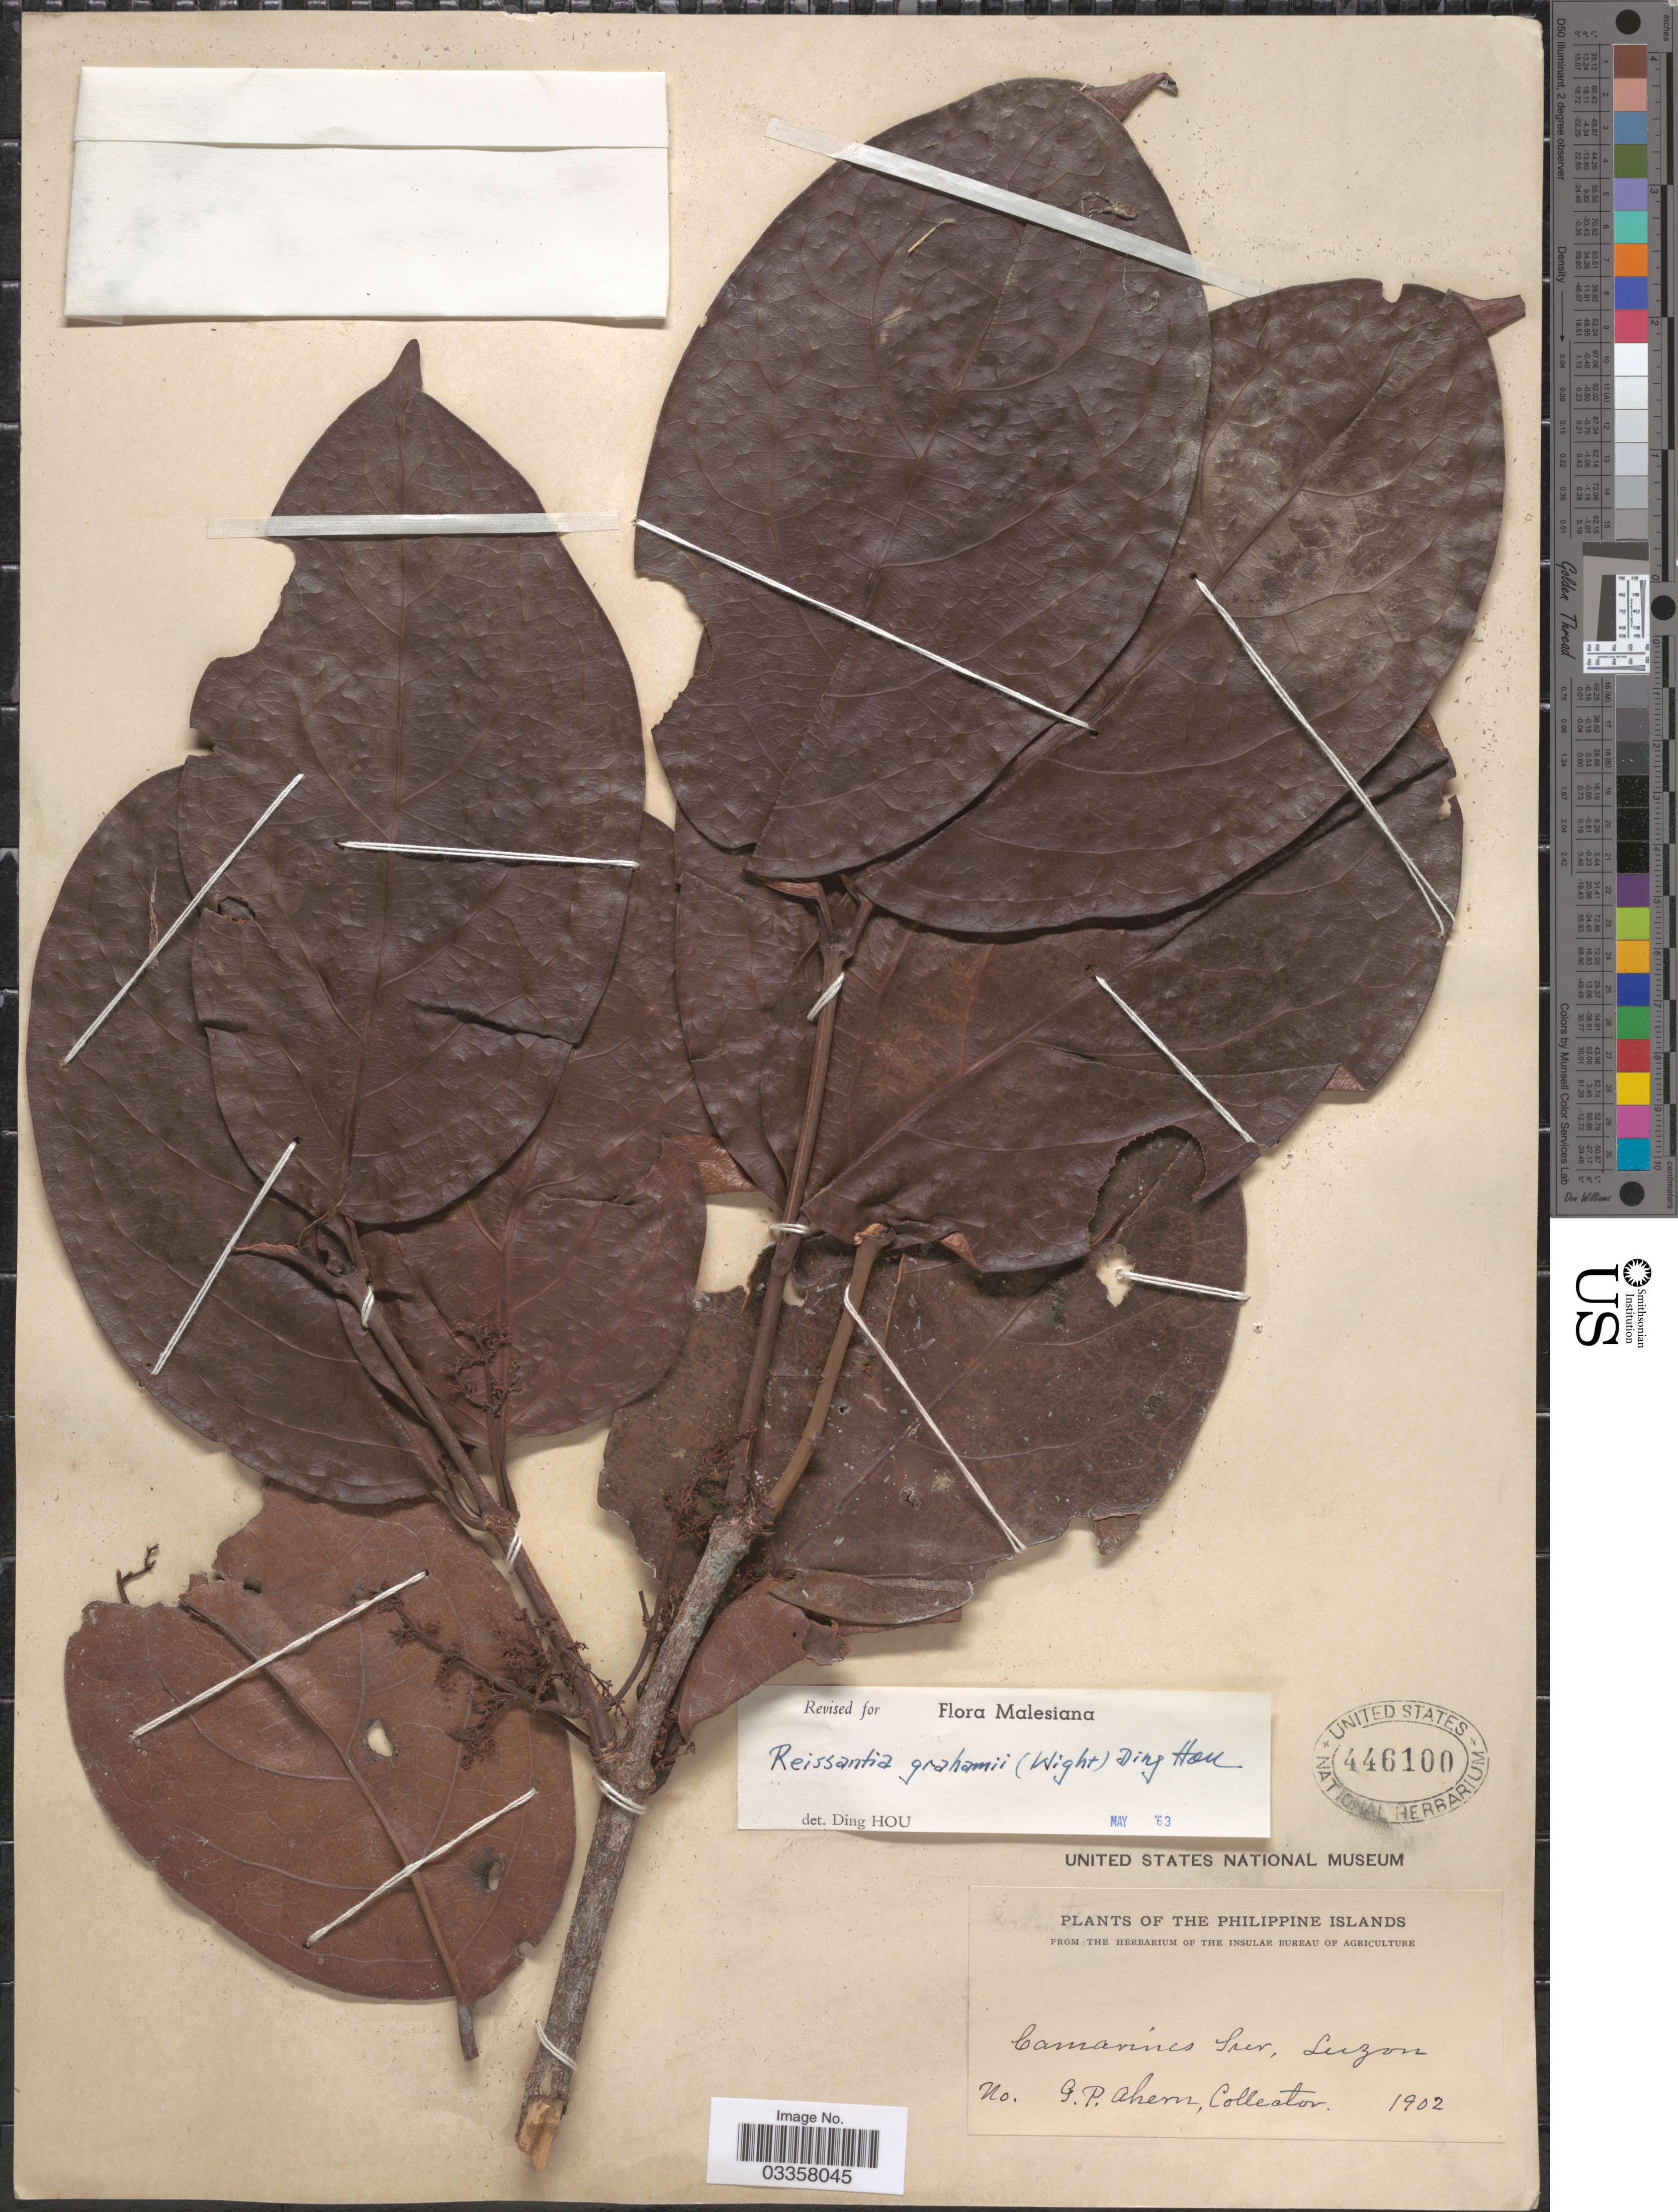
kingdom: Plantae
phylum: Tracheophyta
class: Magnoliopsida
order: Celastrales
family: Celastraceae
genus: Reissantia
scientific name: Reissantia grahamii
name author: (Wight) Ding Hou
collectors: G. Ahern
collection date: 1902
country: Philippines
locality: Camarines Sur, Luzon.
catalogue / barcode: US 446100